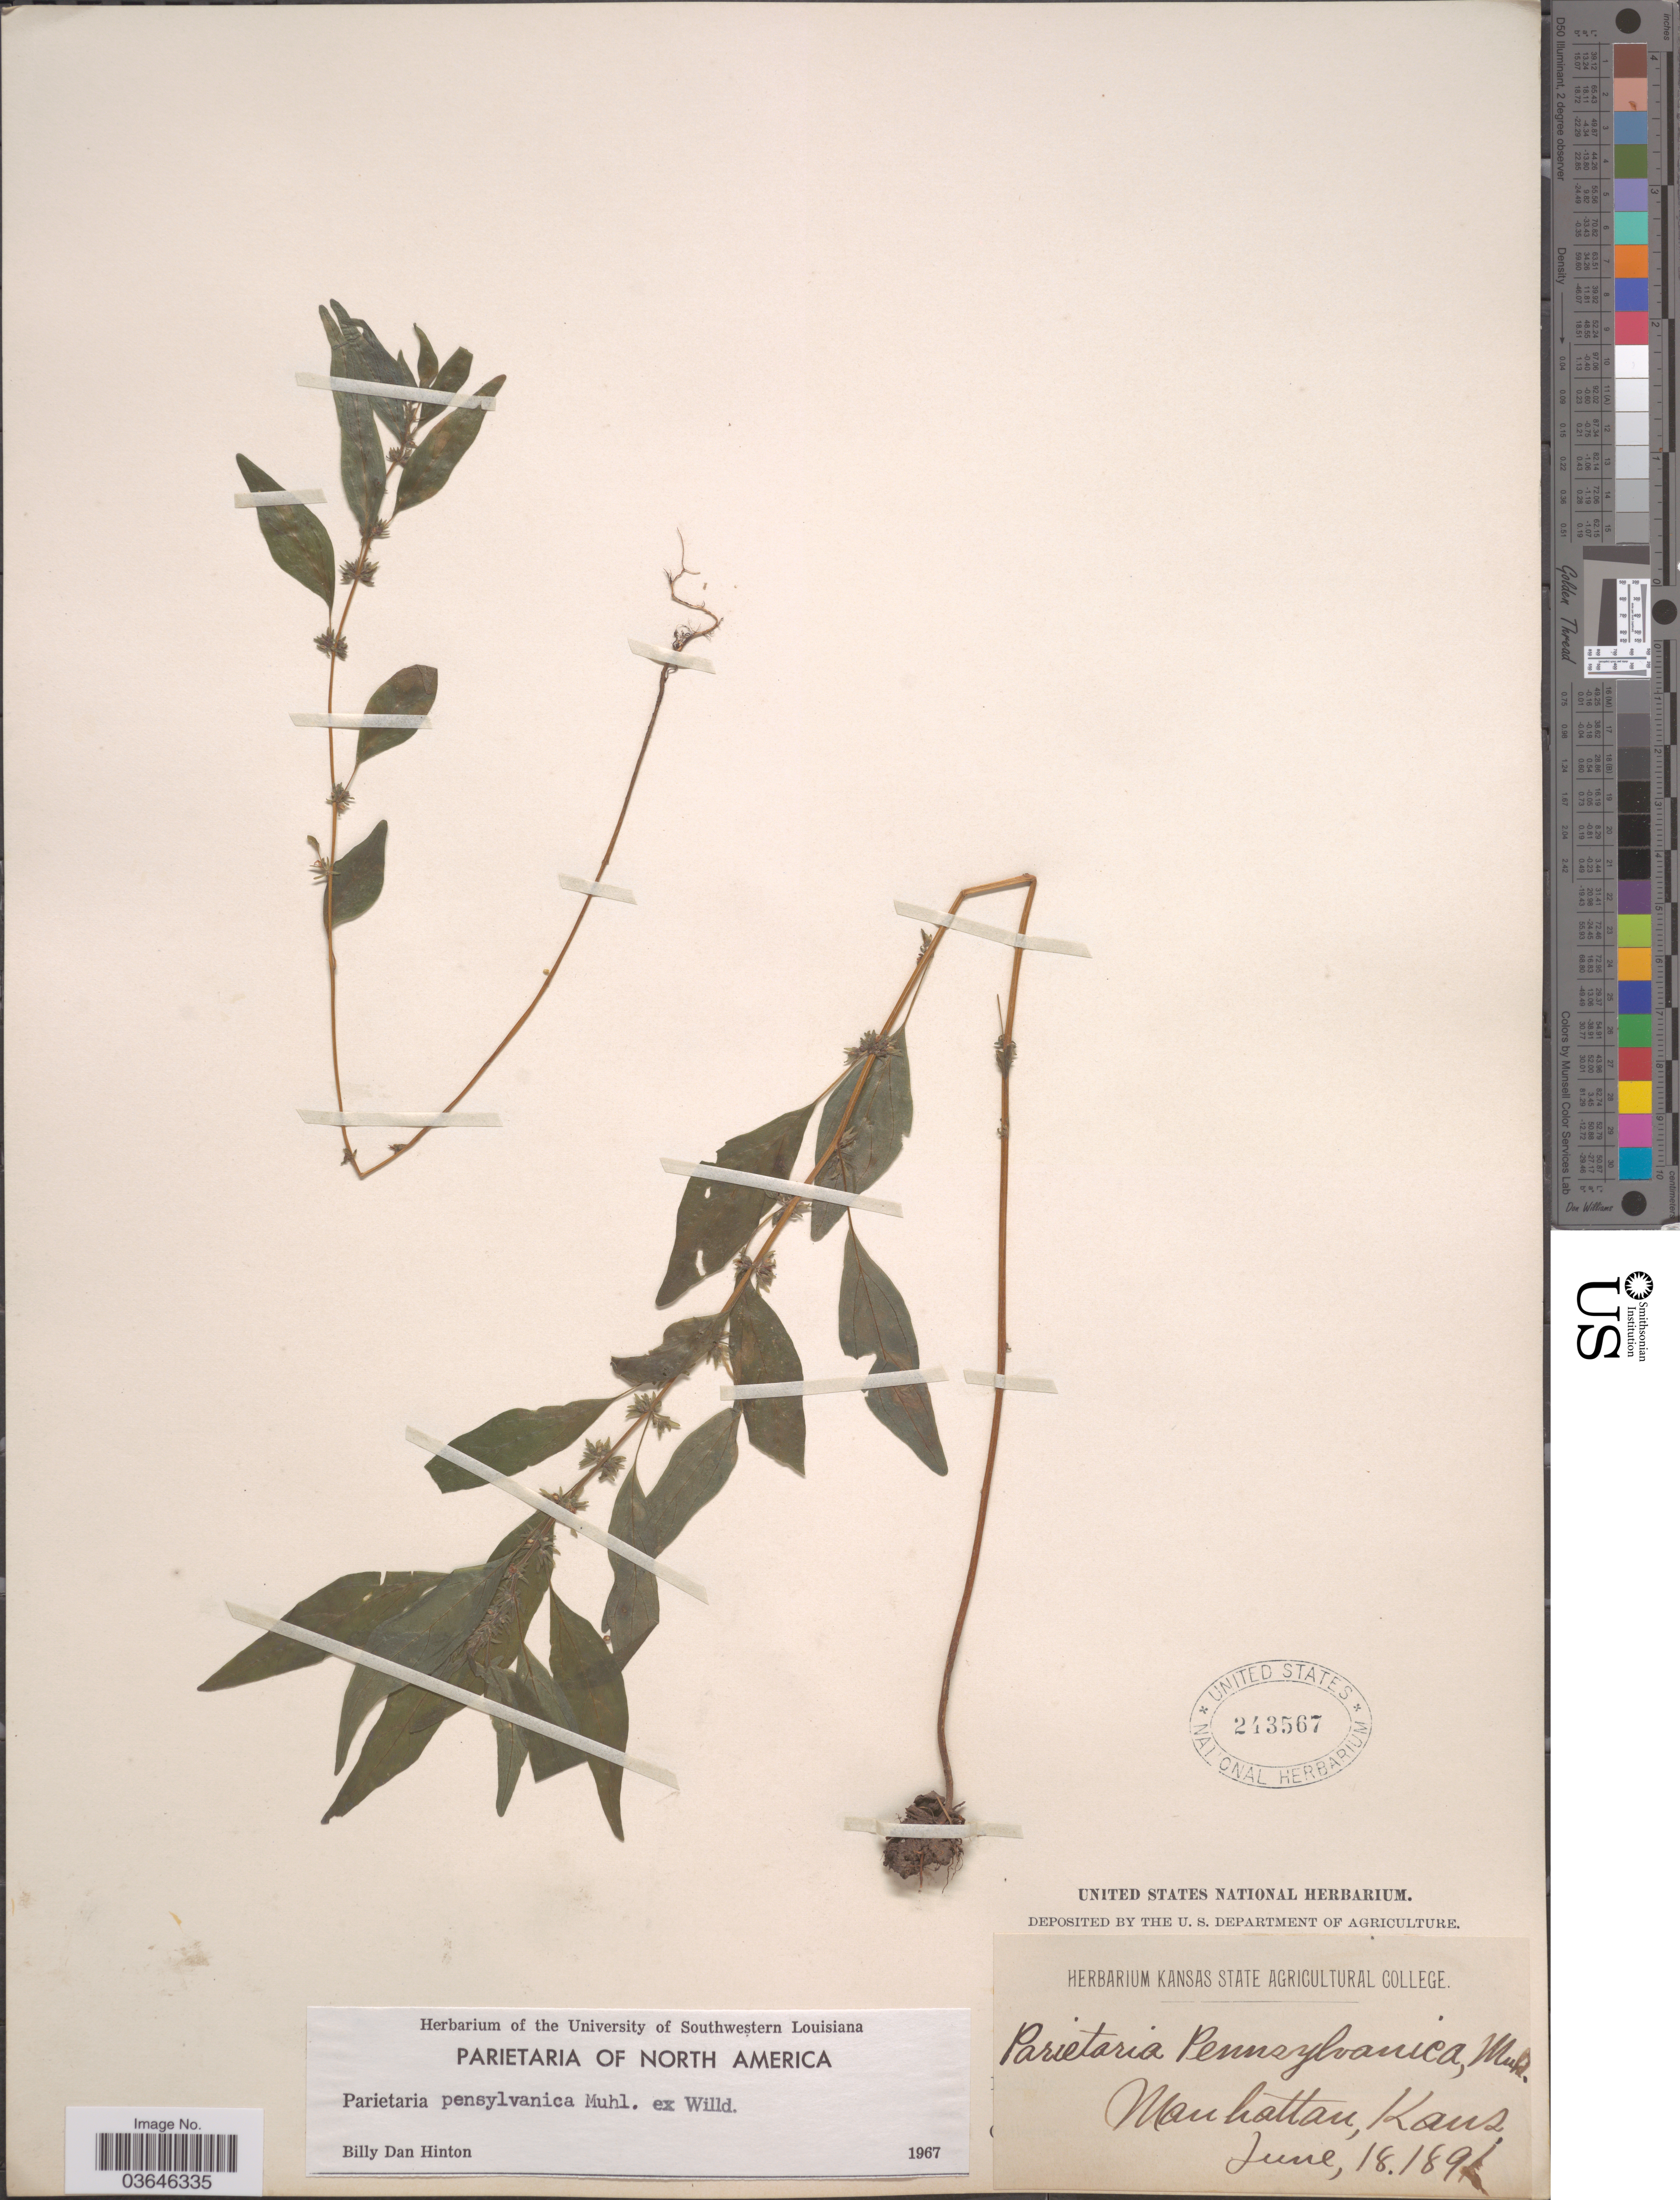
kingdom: Plantae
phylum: Tracheophyta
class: Magnoliopsida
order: Rosales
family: Urticaceae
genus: Parietaria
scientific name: Parietaria pensylvanica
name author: Muhl. ex Willd.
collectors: ex herb. Kansas State Agricultural College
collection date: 1891-06-18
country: United States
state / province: Kansas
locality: Manhattan.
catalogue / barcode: US 243567